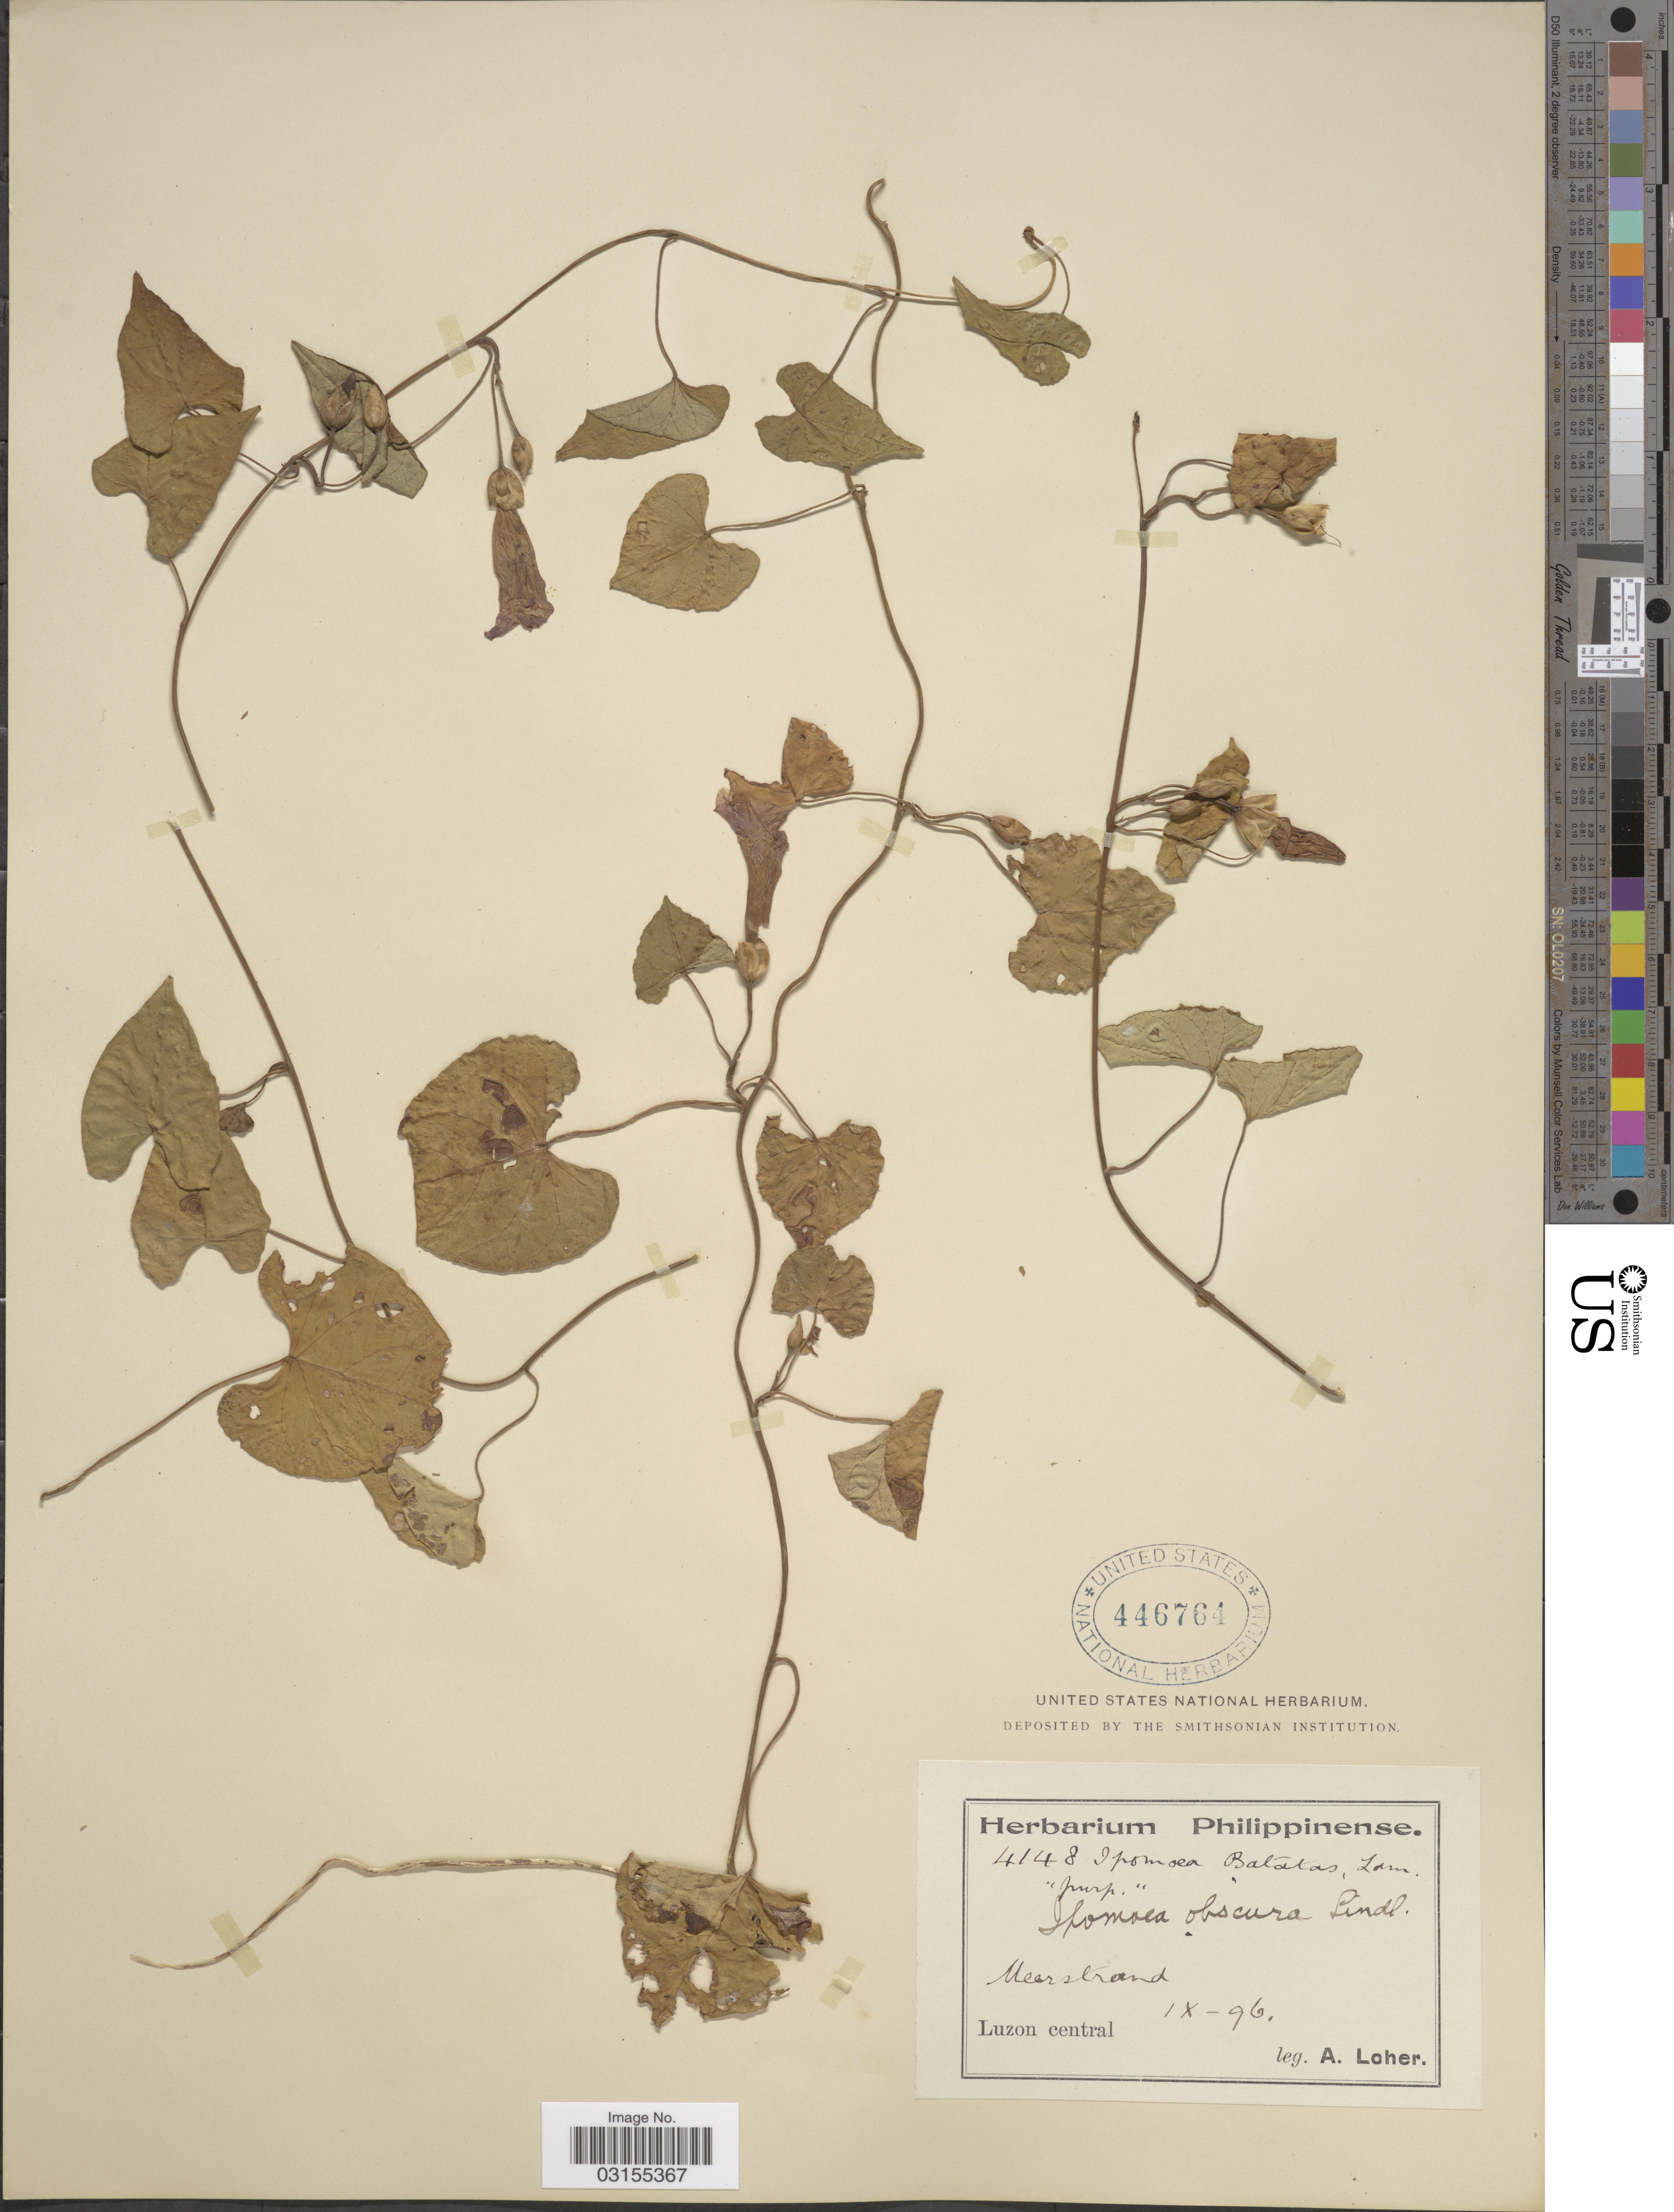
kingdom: Plantae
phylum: Tracheophyta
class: Magnoliopsida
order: Solanales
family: Convolvulaceae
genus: Ipomoea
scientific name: Ipomoea littoralis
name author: Blume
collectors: A. Loher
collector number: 4148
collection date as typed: Transcribed d/m/y: /9/96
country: Philippines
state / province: Central Luzon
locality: Meerstrand. Luzon central.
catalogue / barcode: US 446764